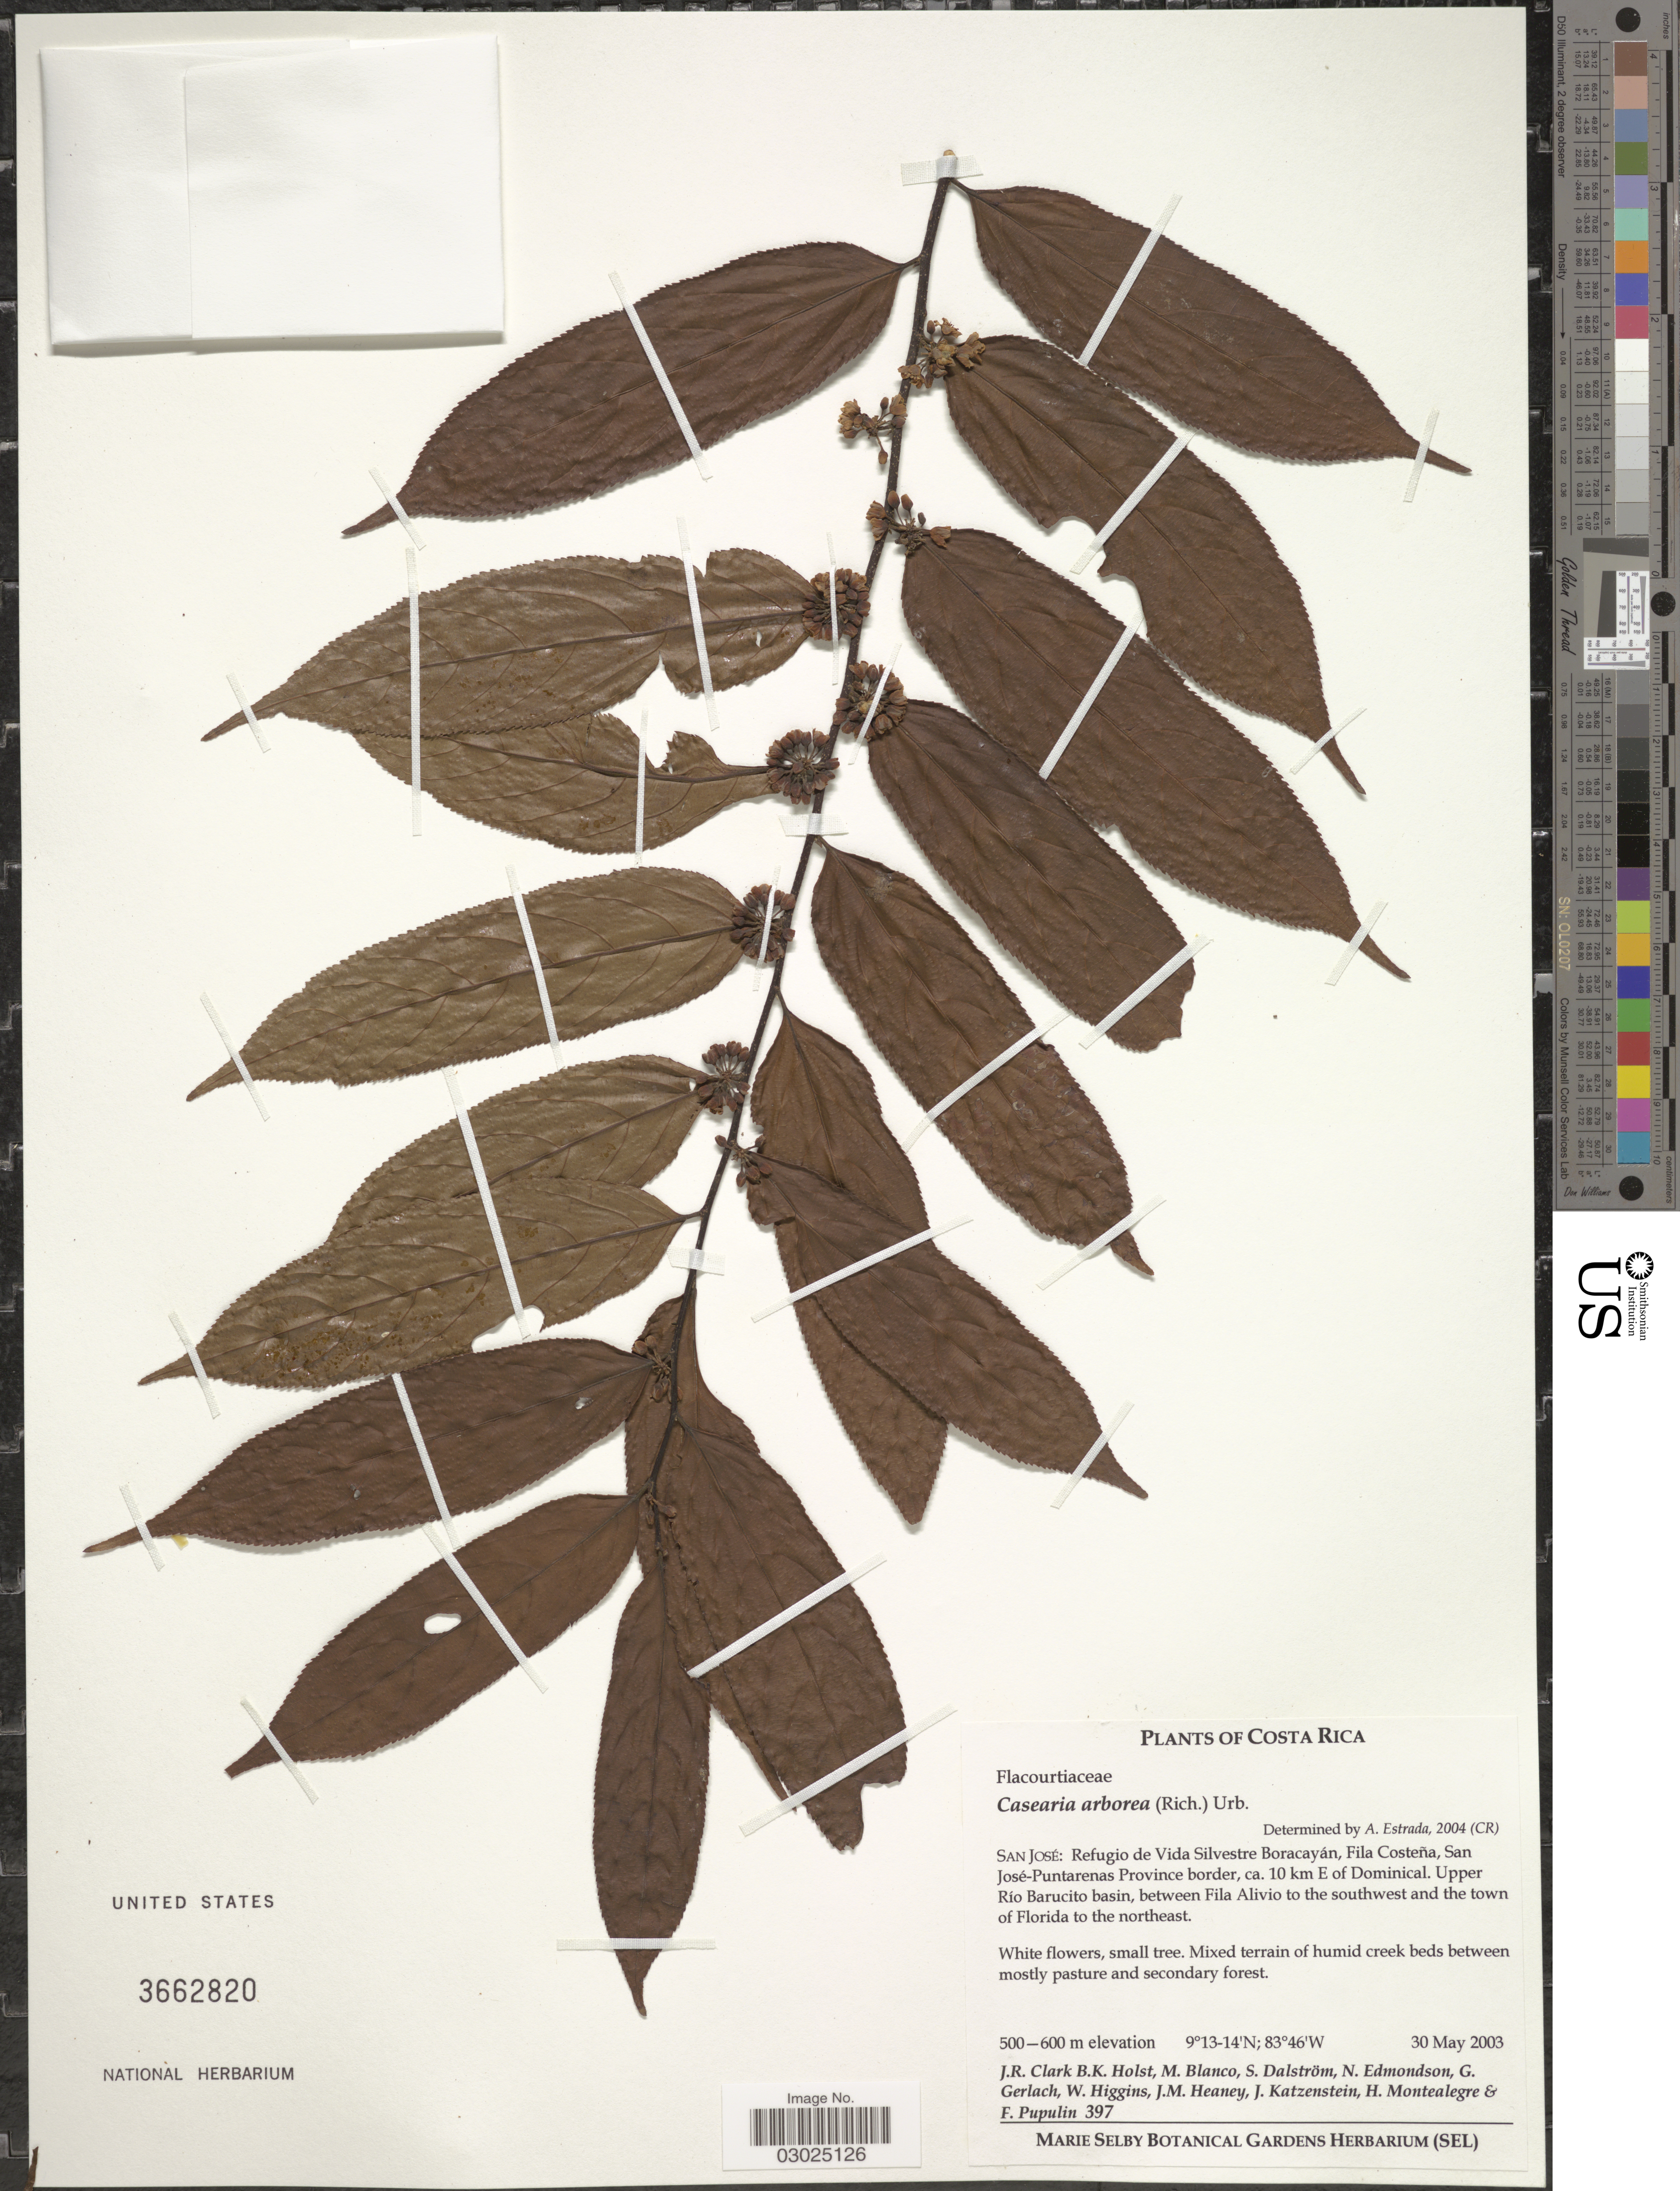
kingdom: Plantae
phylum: Tracheophyta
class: Magnoliopsida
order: Malpighiales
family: Salicaceae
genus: Casearia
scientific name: Casearia arborea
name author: (Rich.) Urb.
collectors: J. R. Clark, B. Holst, M. Blanco, S. Dalström & et al.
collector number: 397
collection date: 2003-05-30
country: Costa Rica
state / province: San José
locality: Refugio de Vida Silvestre Boracayán, File Costeña, San José-Puntarenas Province border, ca. 10 km E of Dominical. Upper Río Barucito basin, between Fila Alivio to the southwest and the town of Florida to the northeast.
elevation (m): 500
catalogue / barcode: US 3662820